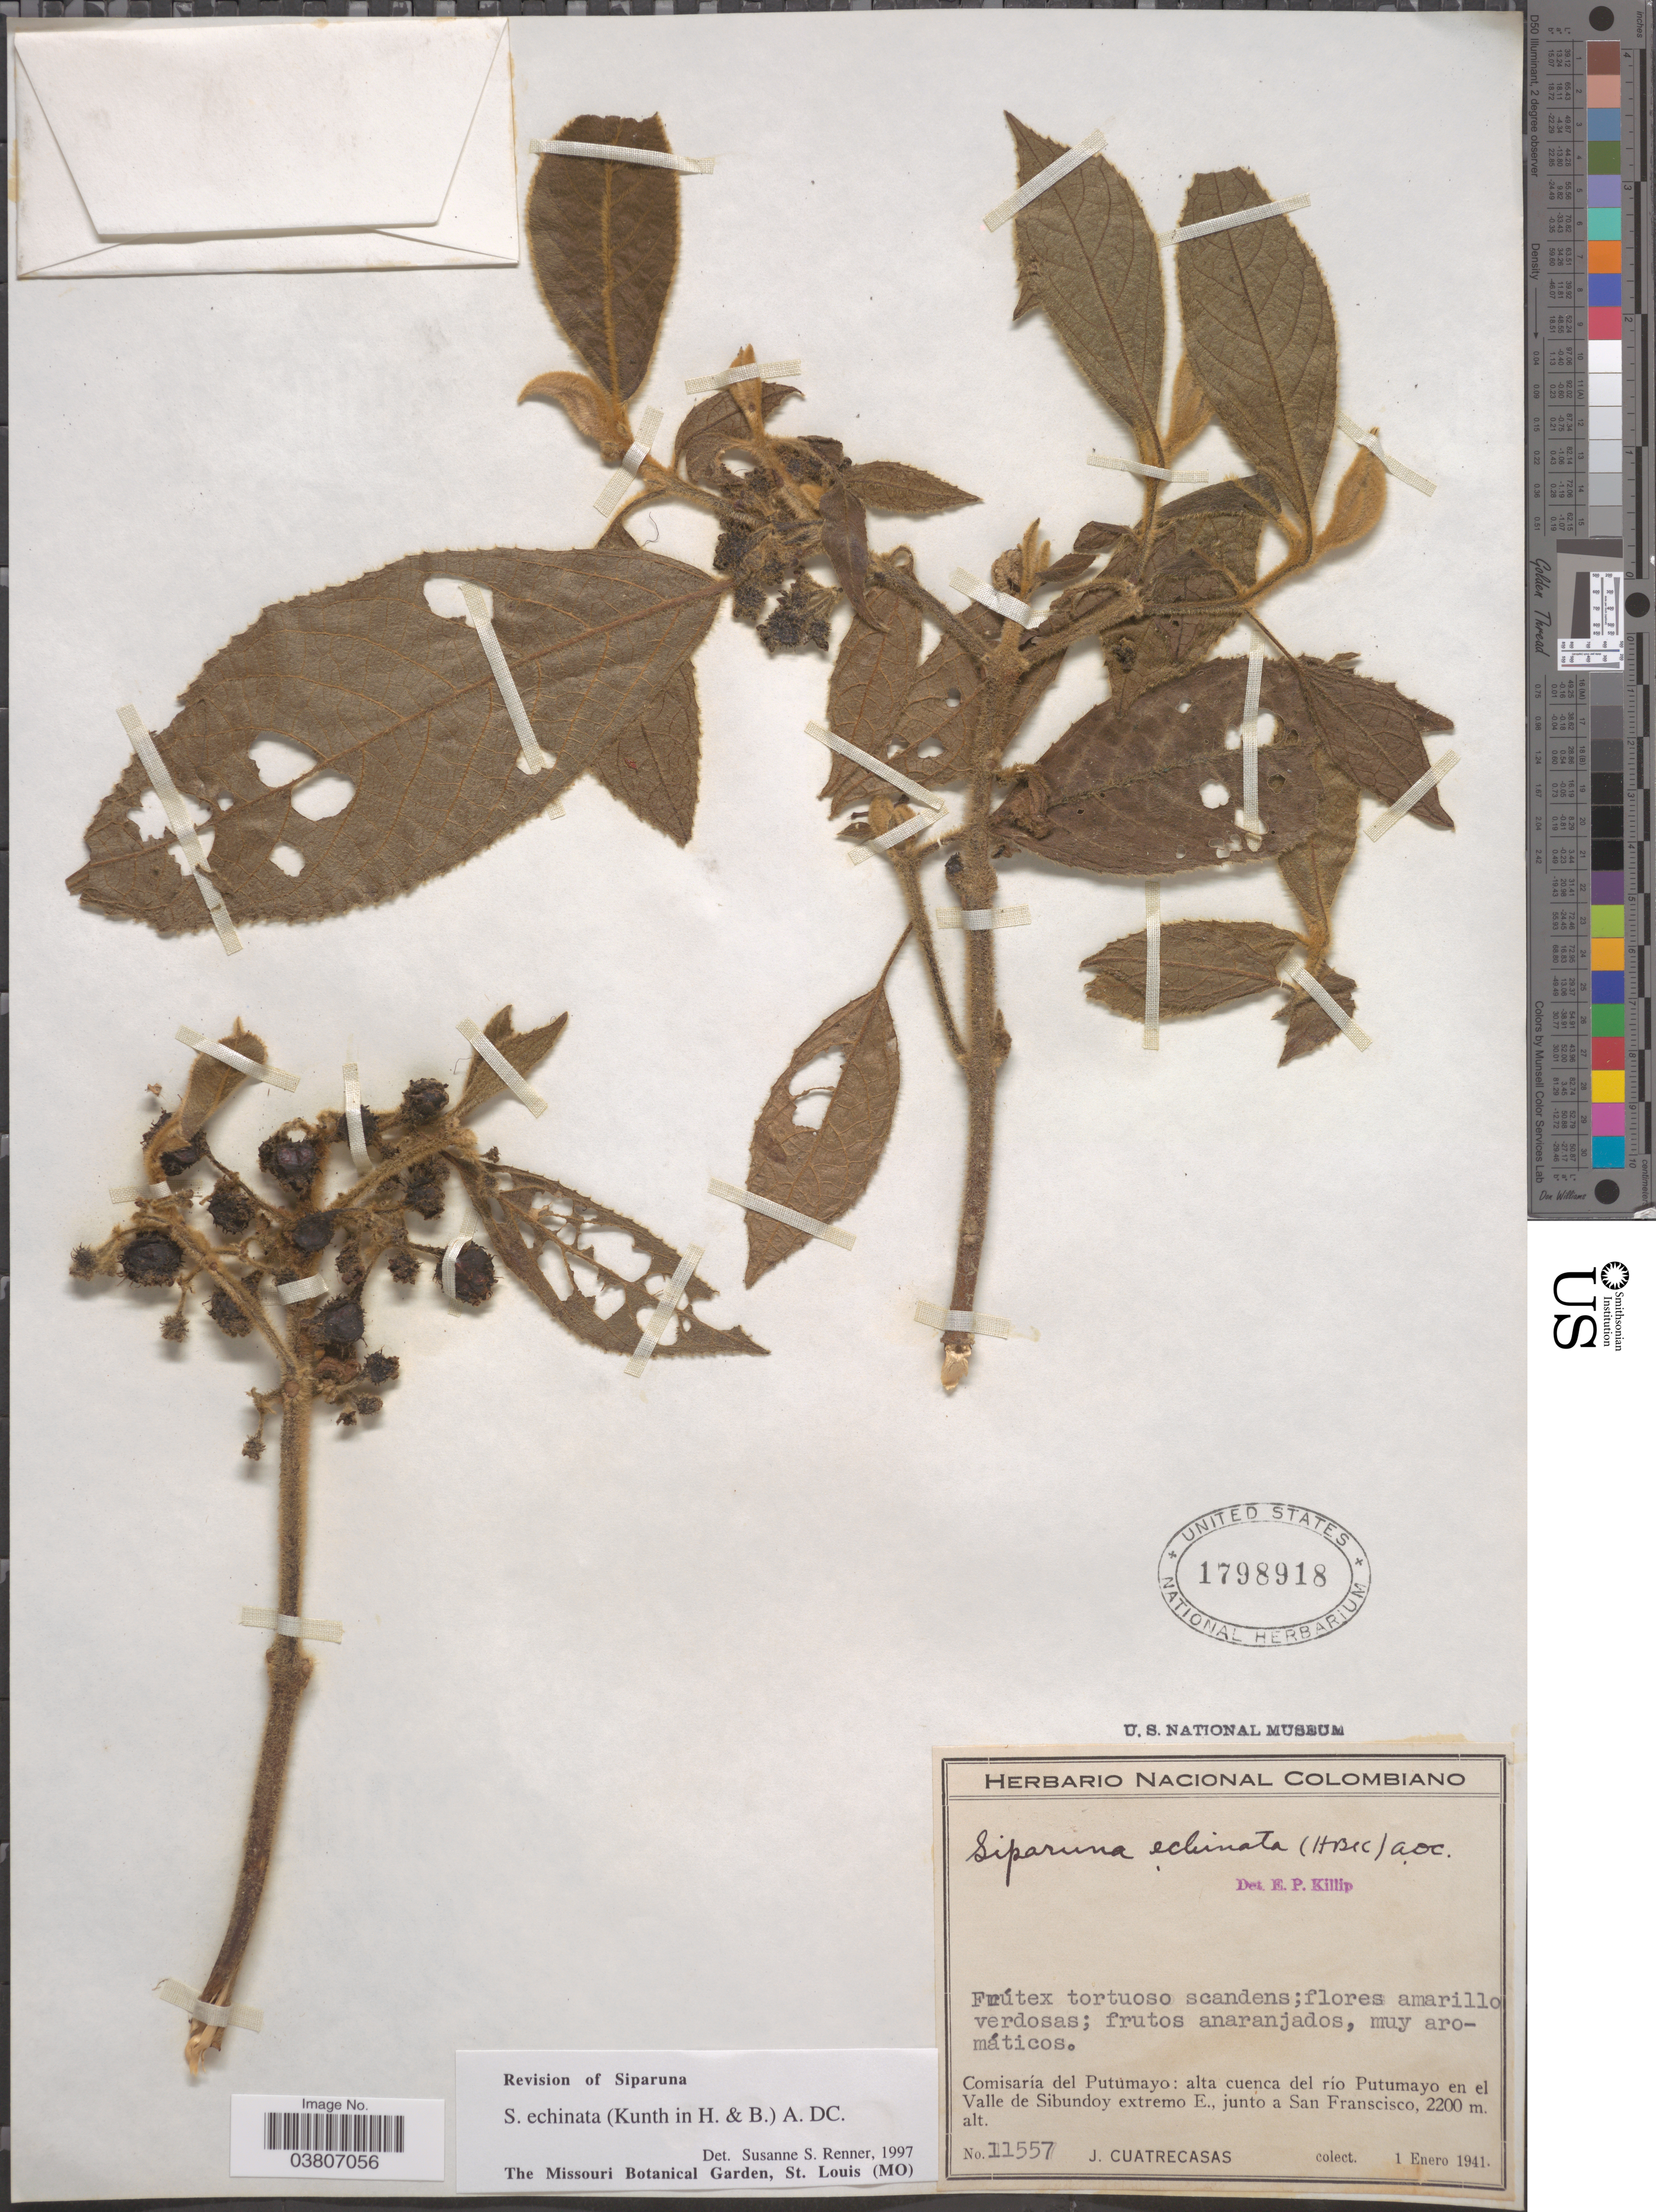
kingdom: Plantae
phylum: Tracheophyta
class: Magnoliopsida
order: Laurales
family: Siparunaceae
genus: Siparuna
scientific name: Siparuna echinata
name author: (Kunth) A. DC.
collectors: J. Cuatrecasas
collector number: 11557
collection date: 1941-01-01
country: Colombia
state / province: Putumayo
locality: Comisaría del Putumayo: alta cuenca del río Putumayo en el Valle de Sibundoy extremo E., junto a San Francisco.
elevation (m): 2200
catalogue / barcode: US 1798918